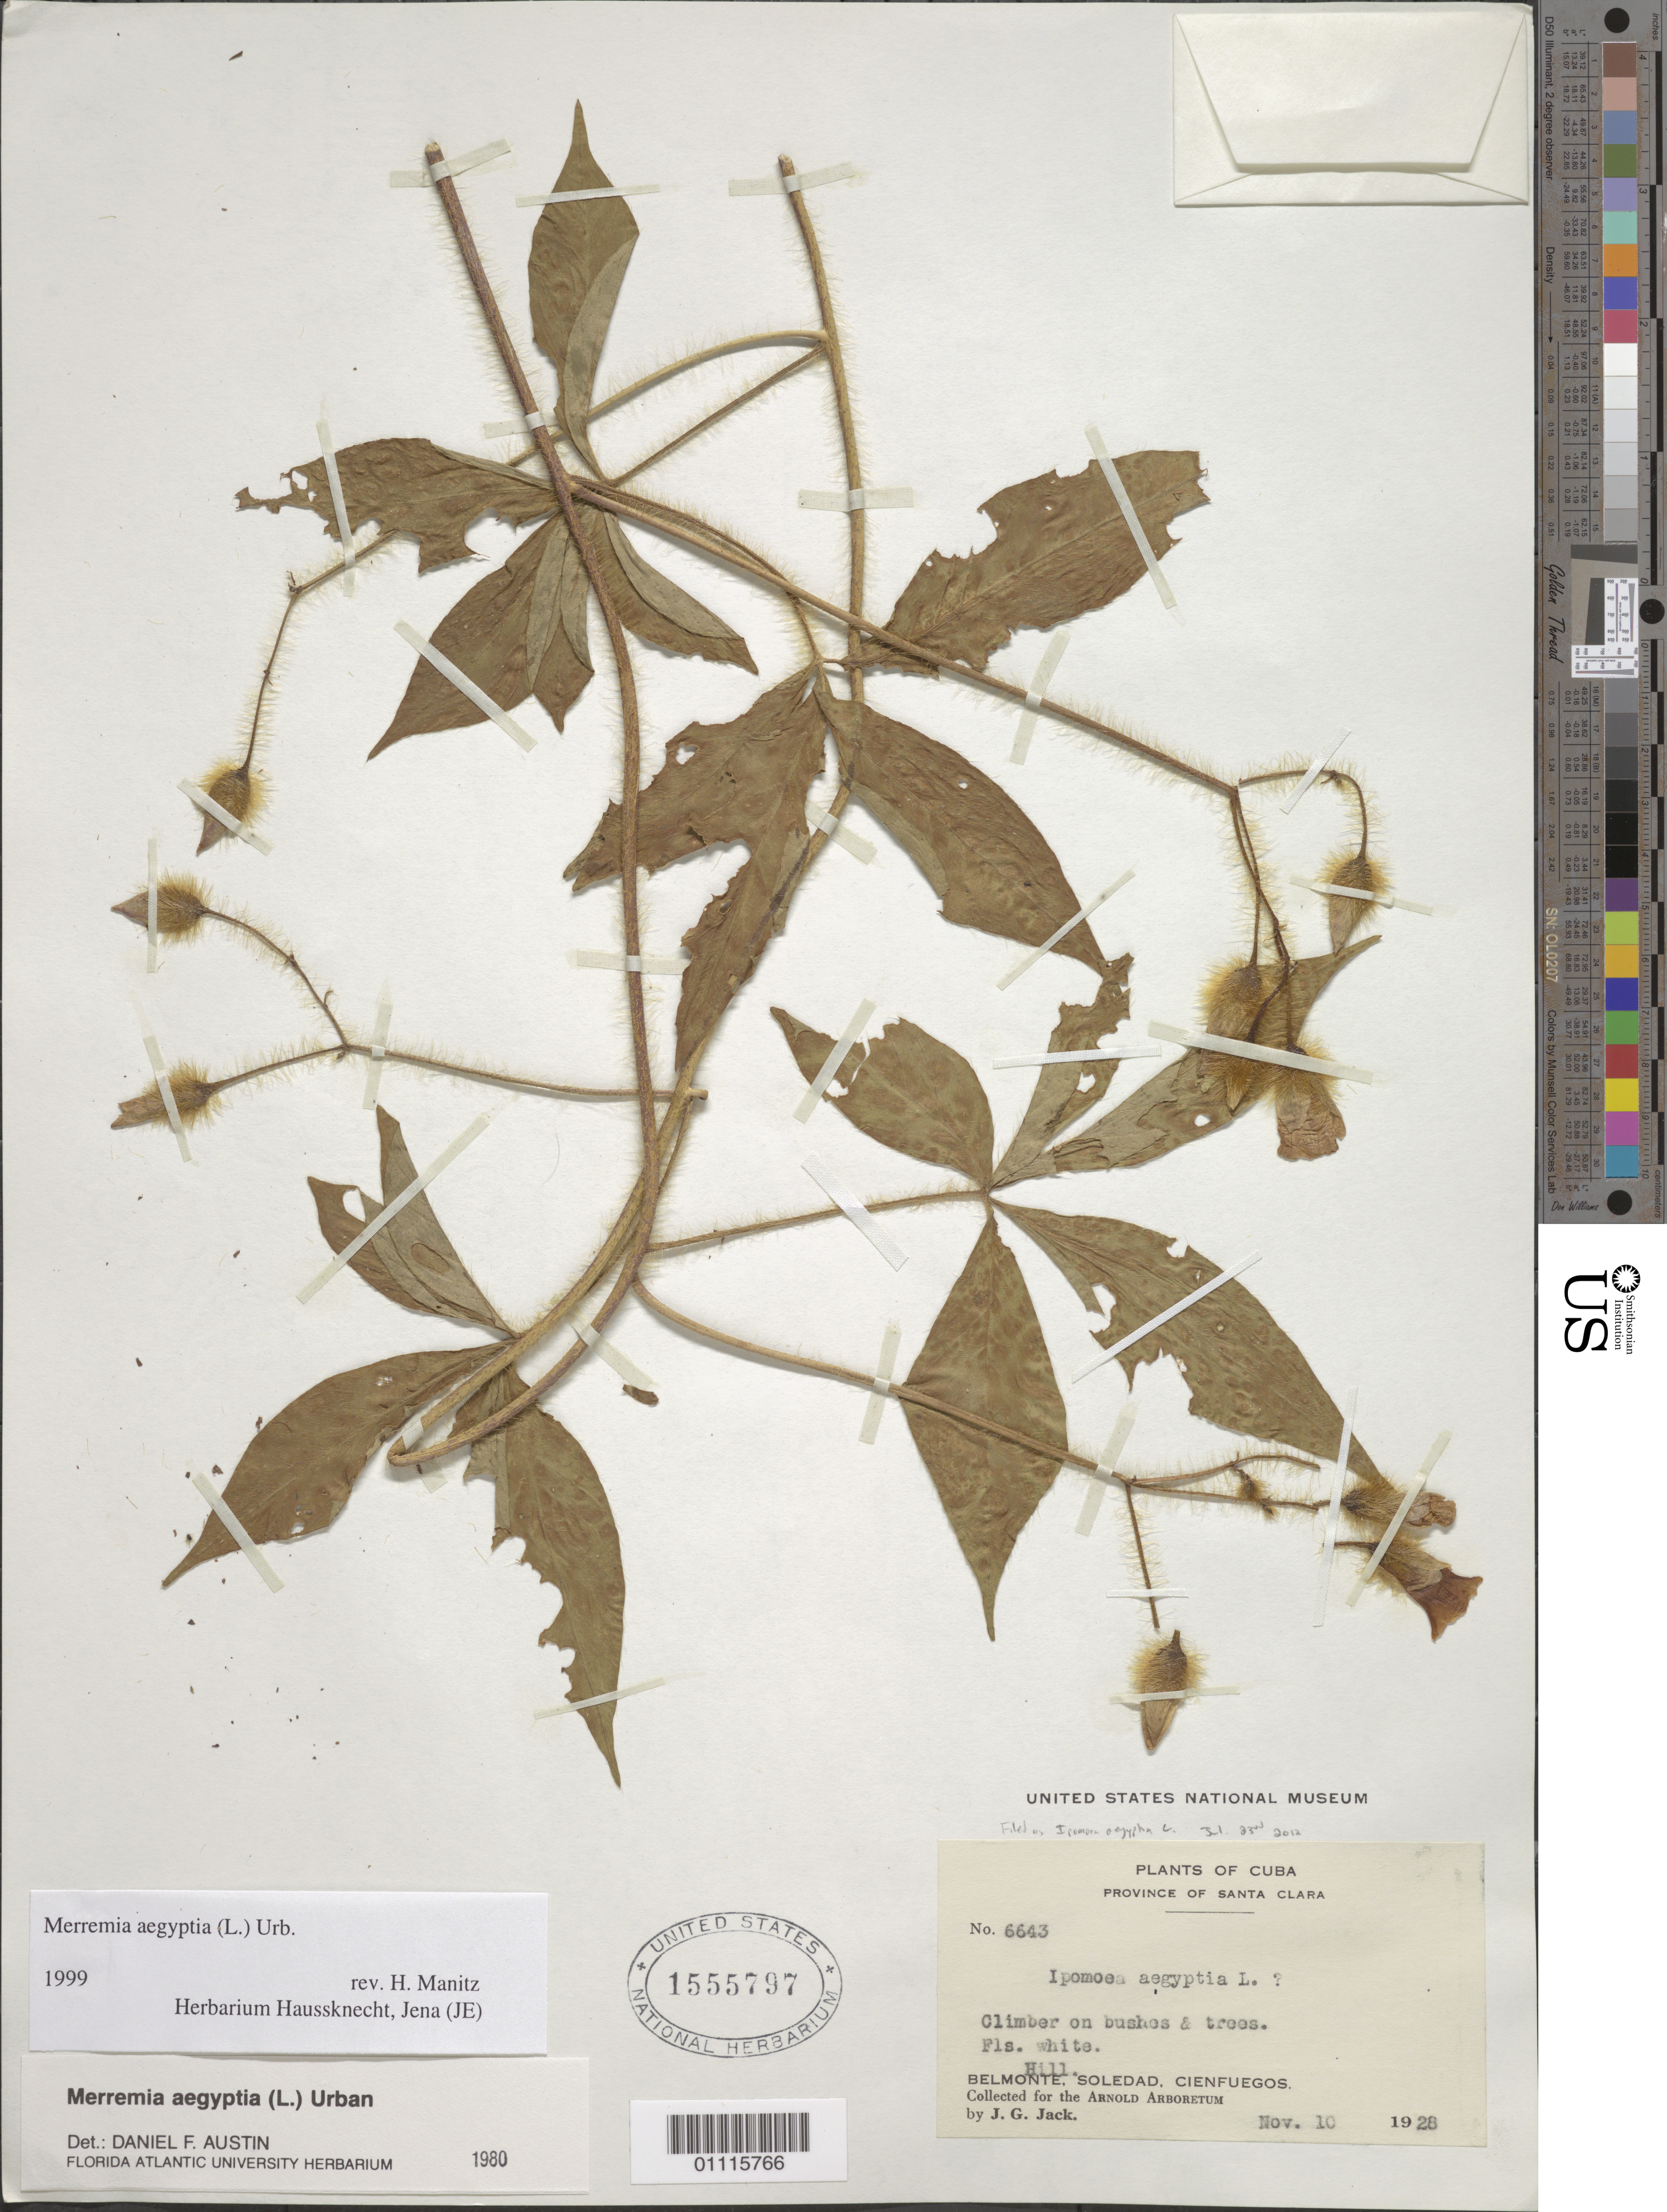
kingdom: Plantae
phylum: Tracheophyta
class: Magnoliopsida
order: Solanales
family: Convolvulaceae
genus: Distimake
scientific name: Distimake aegyptius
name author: (L.) A. R. Simões & Staples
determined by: Strong, Mark T., (BOT), Smithsonian Institution - National Museum of Natural History (UNITED STATES)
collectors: J. G. Jack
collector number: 6643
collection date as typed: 10 Nov 1928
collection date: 1928-11-10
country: Cuba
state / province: Cienfuegos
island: Cuba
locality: Belmonte, Soledad Hill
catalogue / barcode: US 1555797